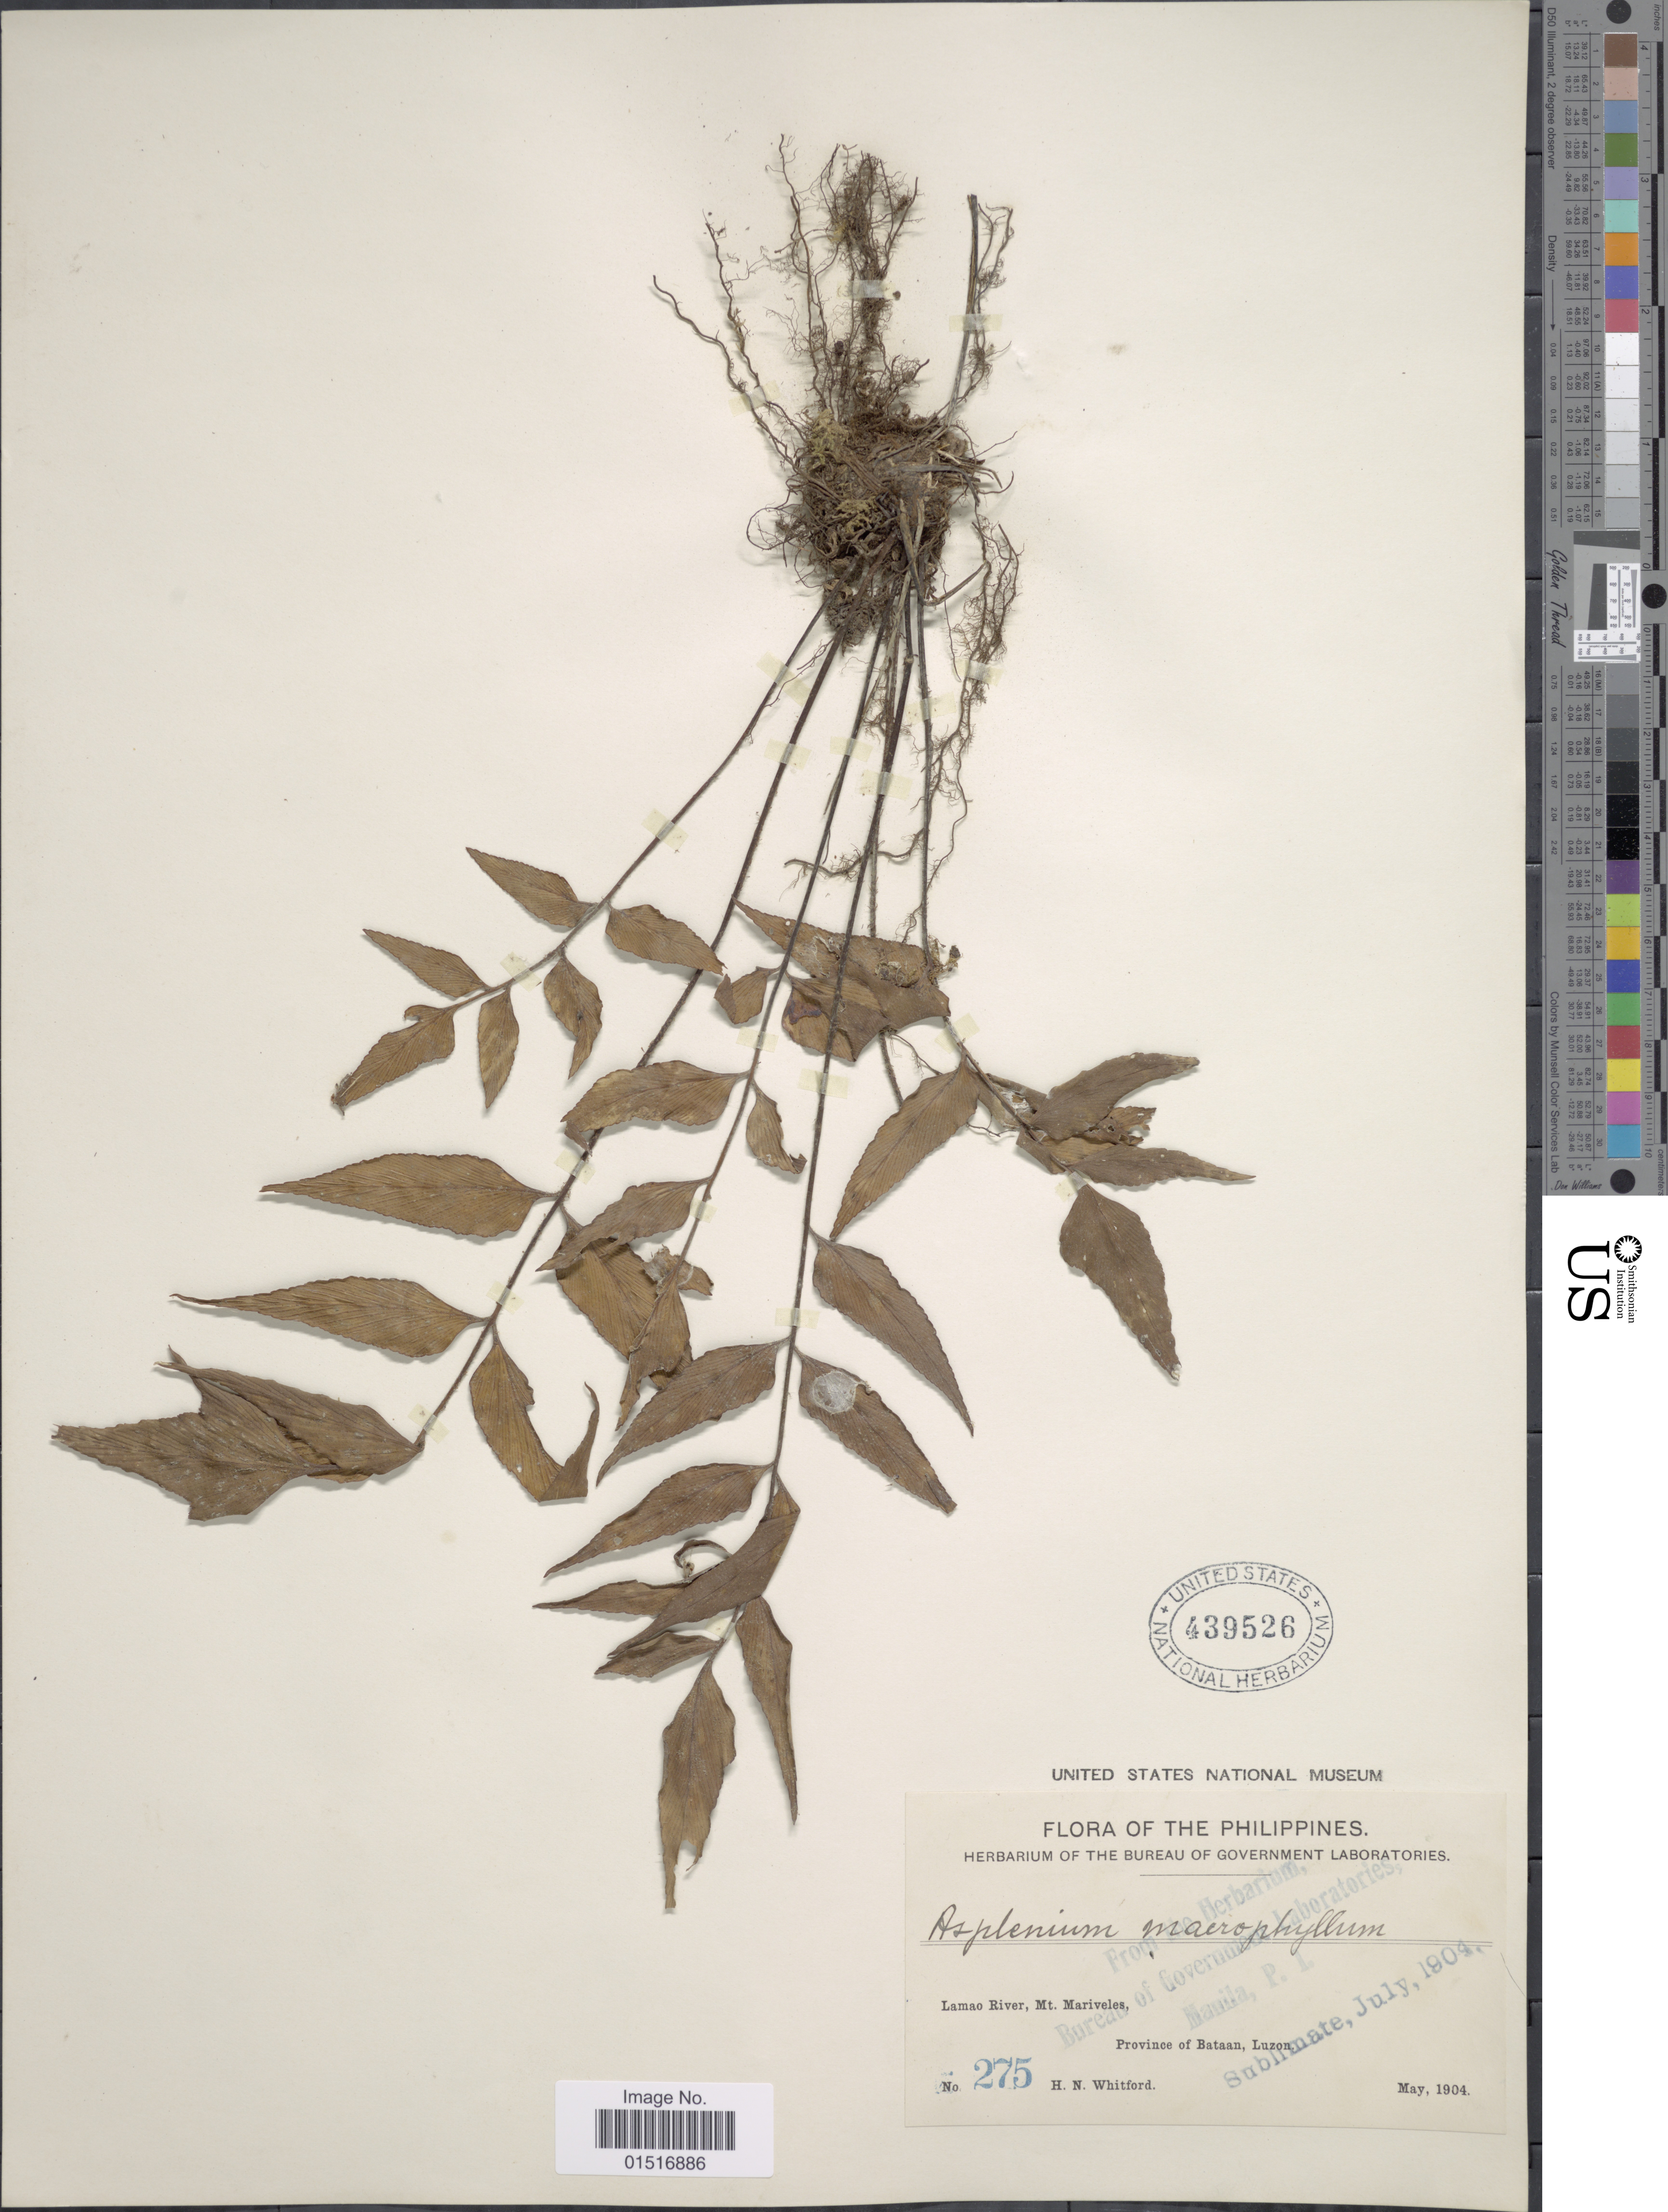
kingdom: Plantae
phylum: Tracheophyta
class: Polypodiopsida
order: Polypodiales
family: Aspleniaceae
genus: Asplenium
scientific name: Asplenium polyodon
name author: G. Forst.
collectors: H. N. Whitford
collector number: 275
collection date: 1904-05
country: Philippines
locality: Lamao River, Mt. Mariveles. Province of Bataan, Luzon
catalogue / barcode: US 439526